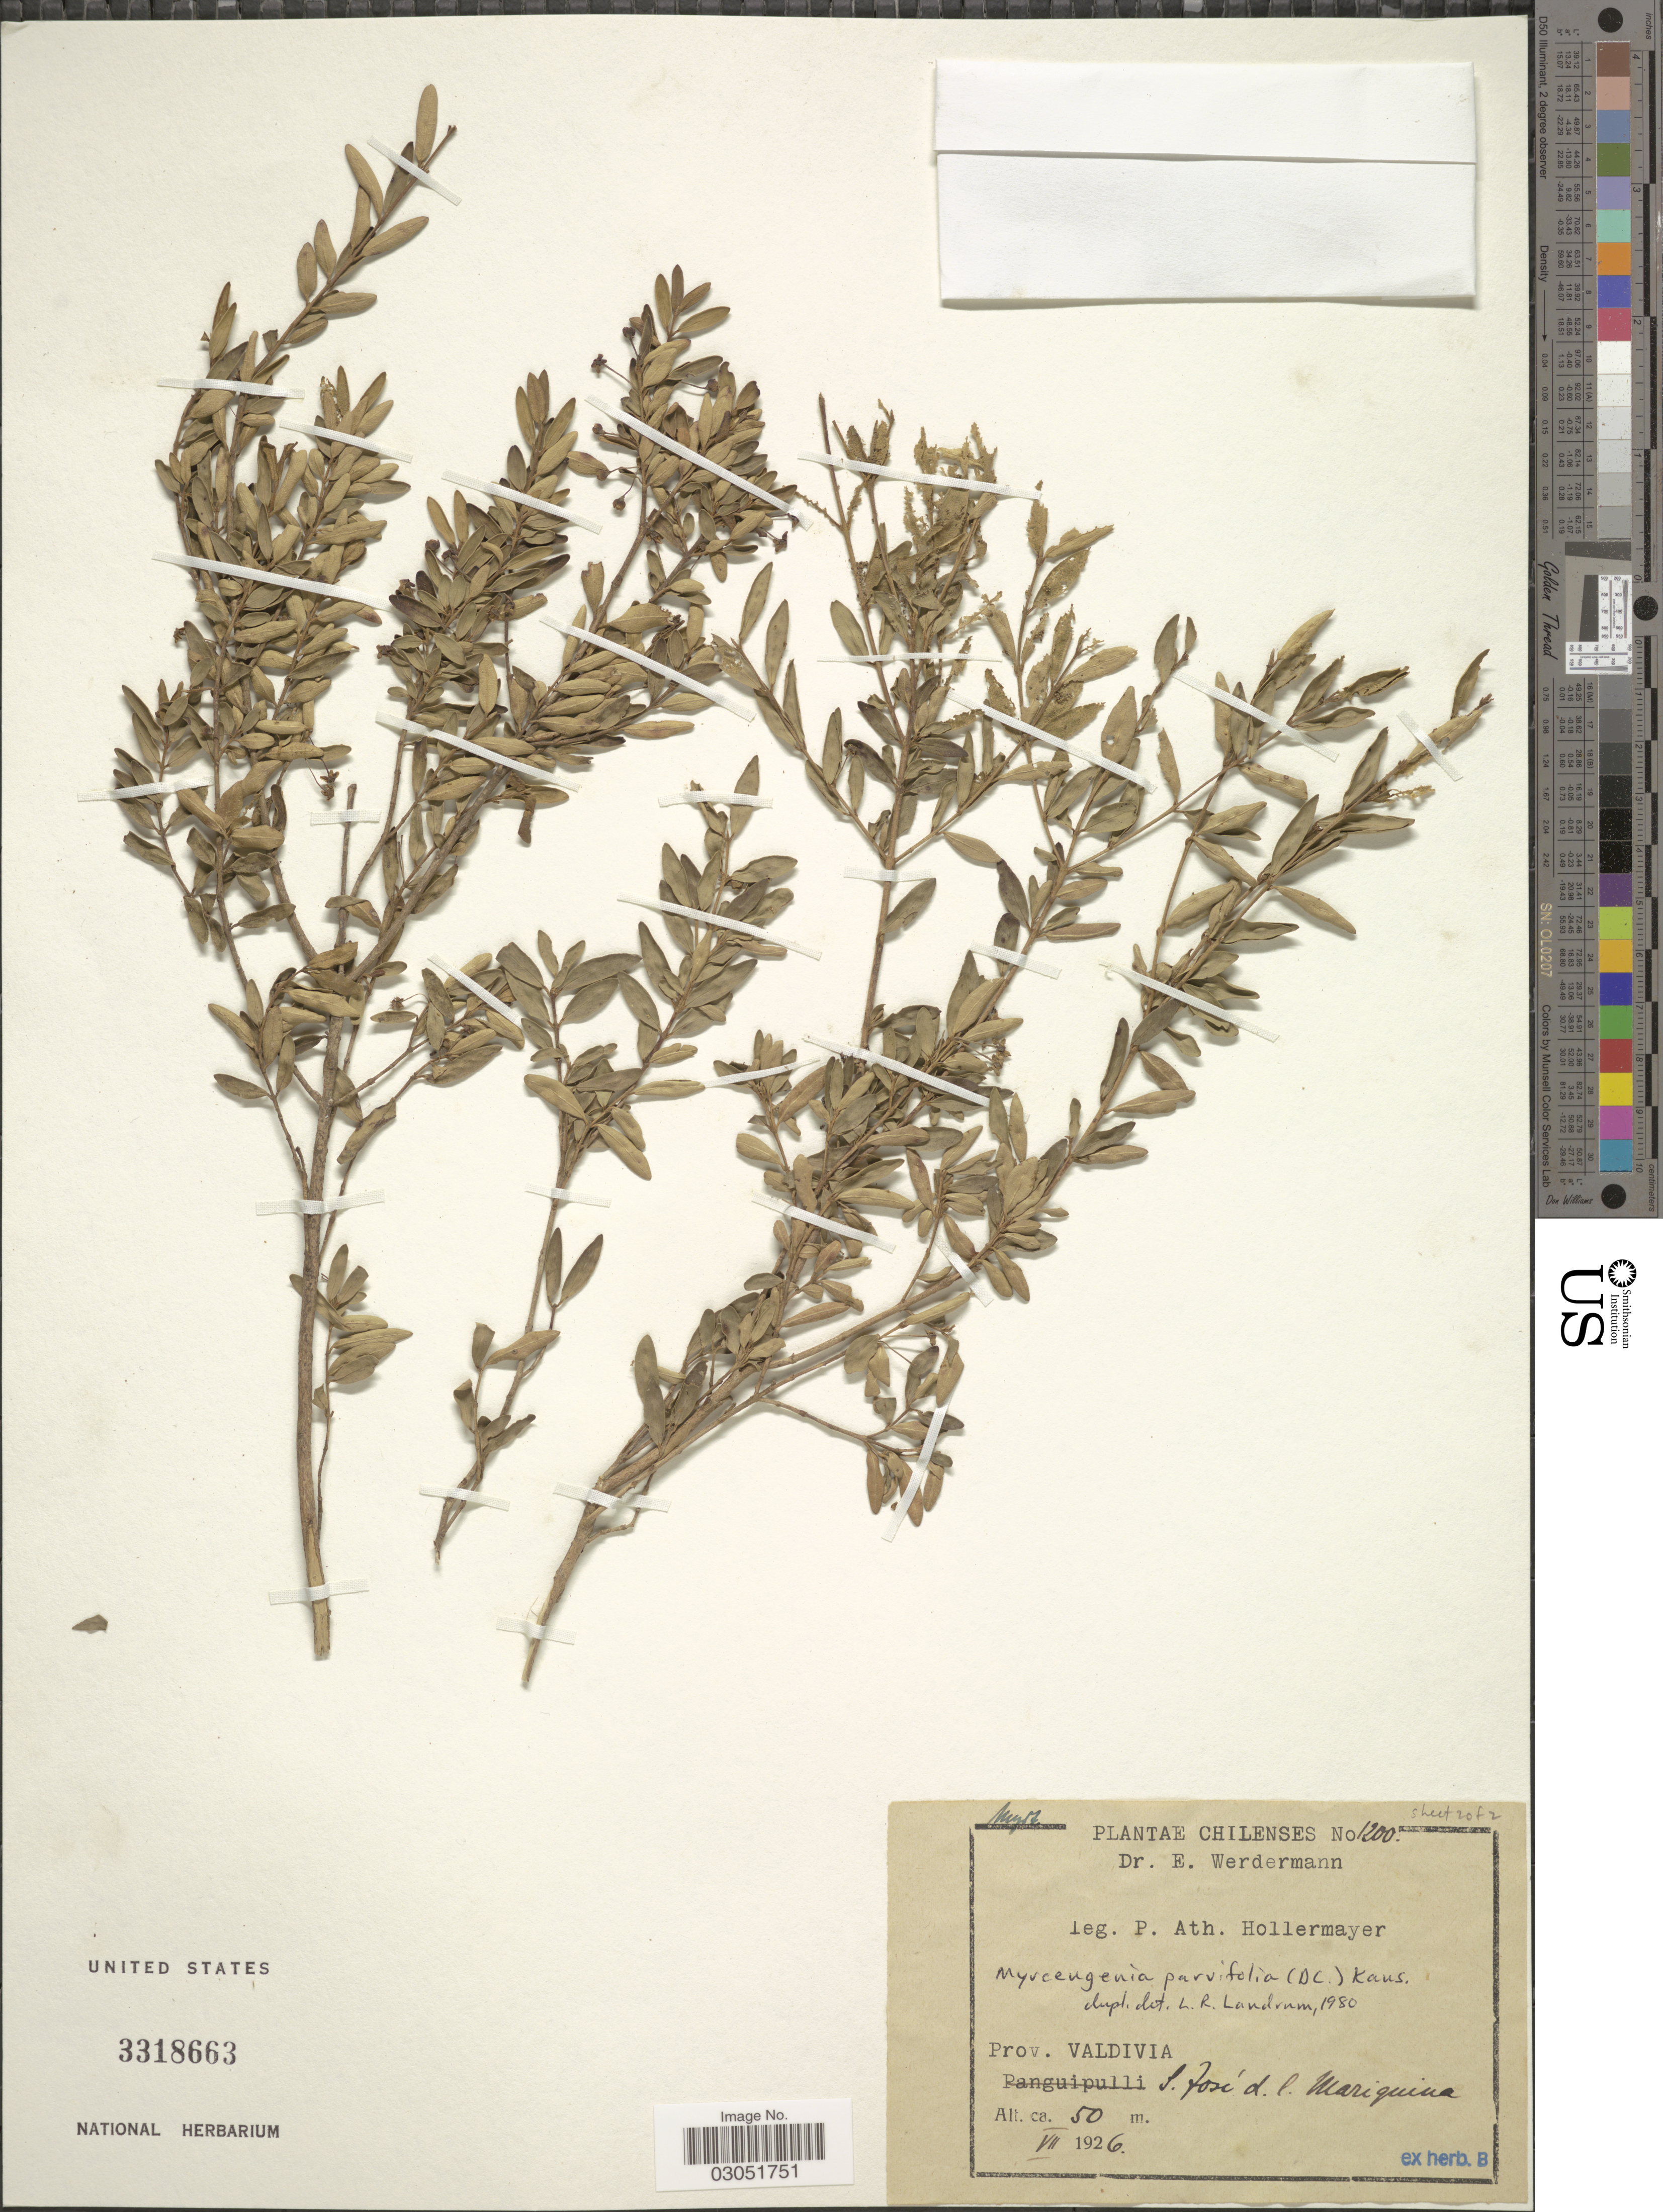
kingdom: Plantae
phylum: Tracheophyta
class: Magnoliopsida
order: Myrtales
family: Myrtaceae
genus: Myrceugenia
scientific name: Myrceugenia parvifolia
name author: (DC.) Kausel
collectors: P. Hollermayer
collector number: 1200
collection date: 1926-07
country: Chile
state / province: Los Ríos (XIV)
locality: Prov. Valdivia. S. José de l. Mariquina.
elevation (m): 50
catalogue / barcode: US 3318663